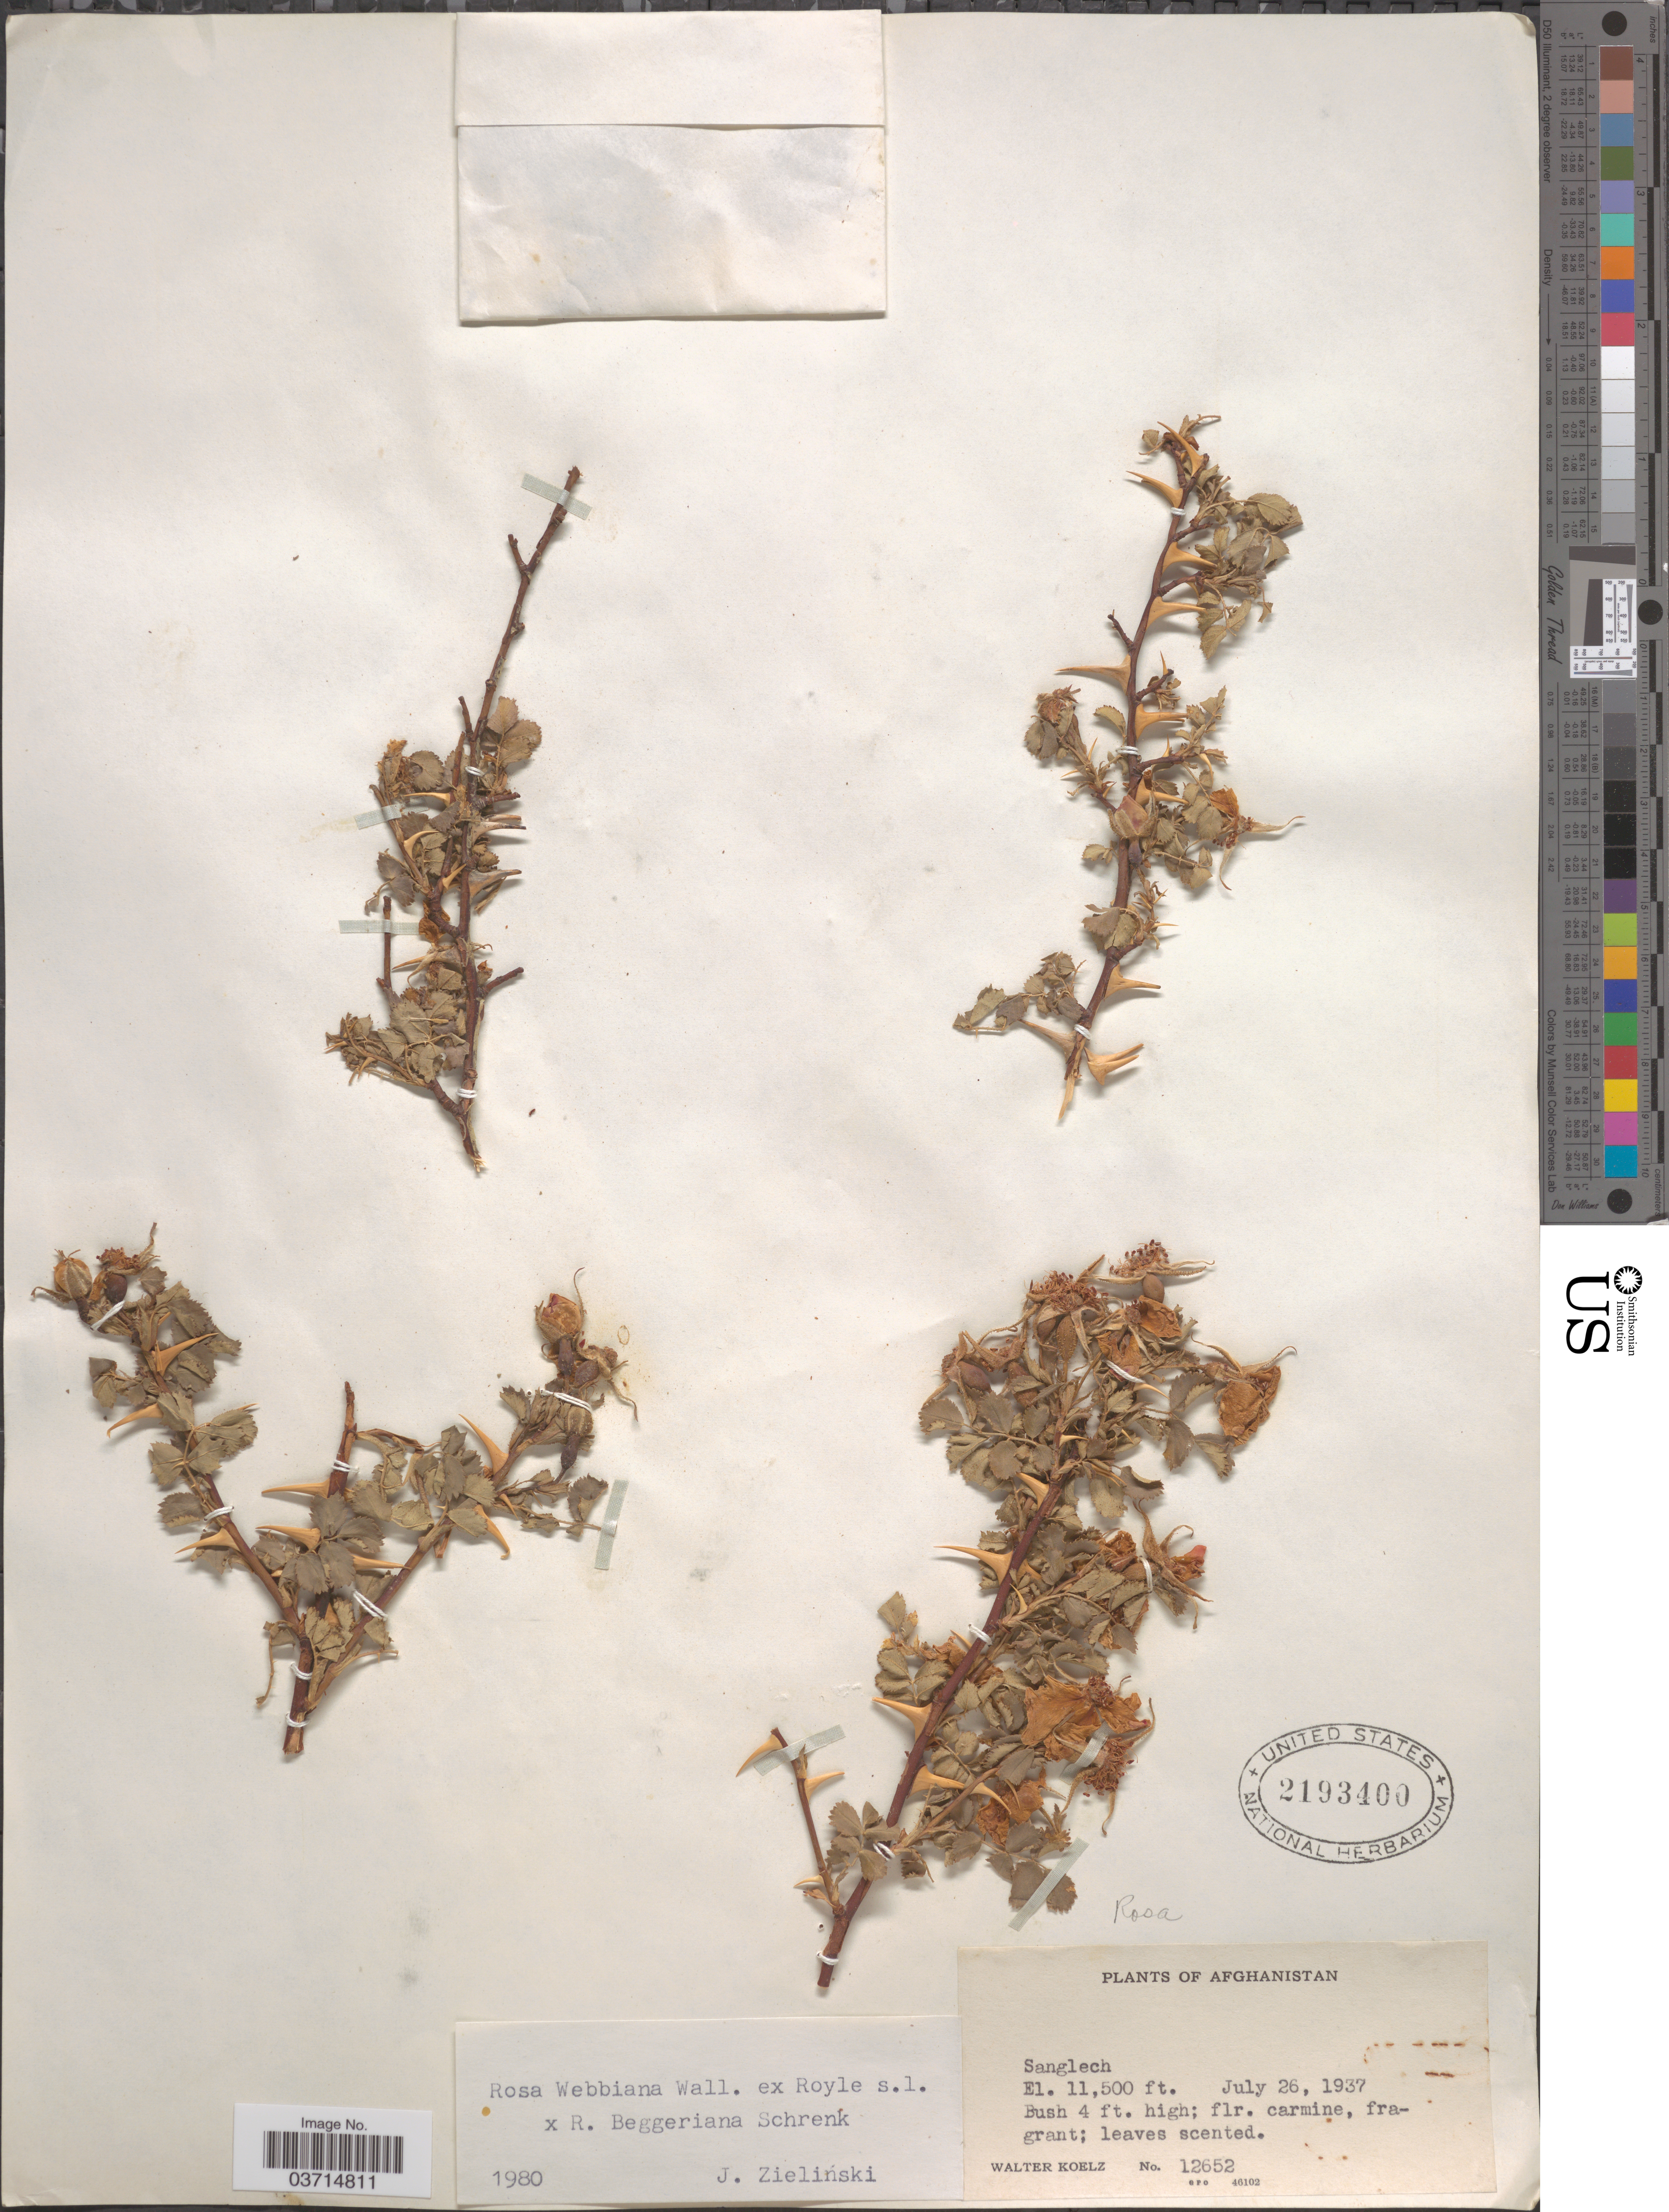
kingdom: Plantae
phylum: Tracheophyta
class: Magnoliopsida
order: Rosales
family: Rosaceae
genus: Rosa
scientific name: Rosa webbiana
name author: Wall. ex Royle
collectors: W. N. Koelz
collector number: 12652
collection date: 1937-07-26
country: Afghanistan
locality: Sanglech.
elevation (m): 3505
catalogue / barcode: US 2193400